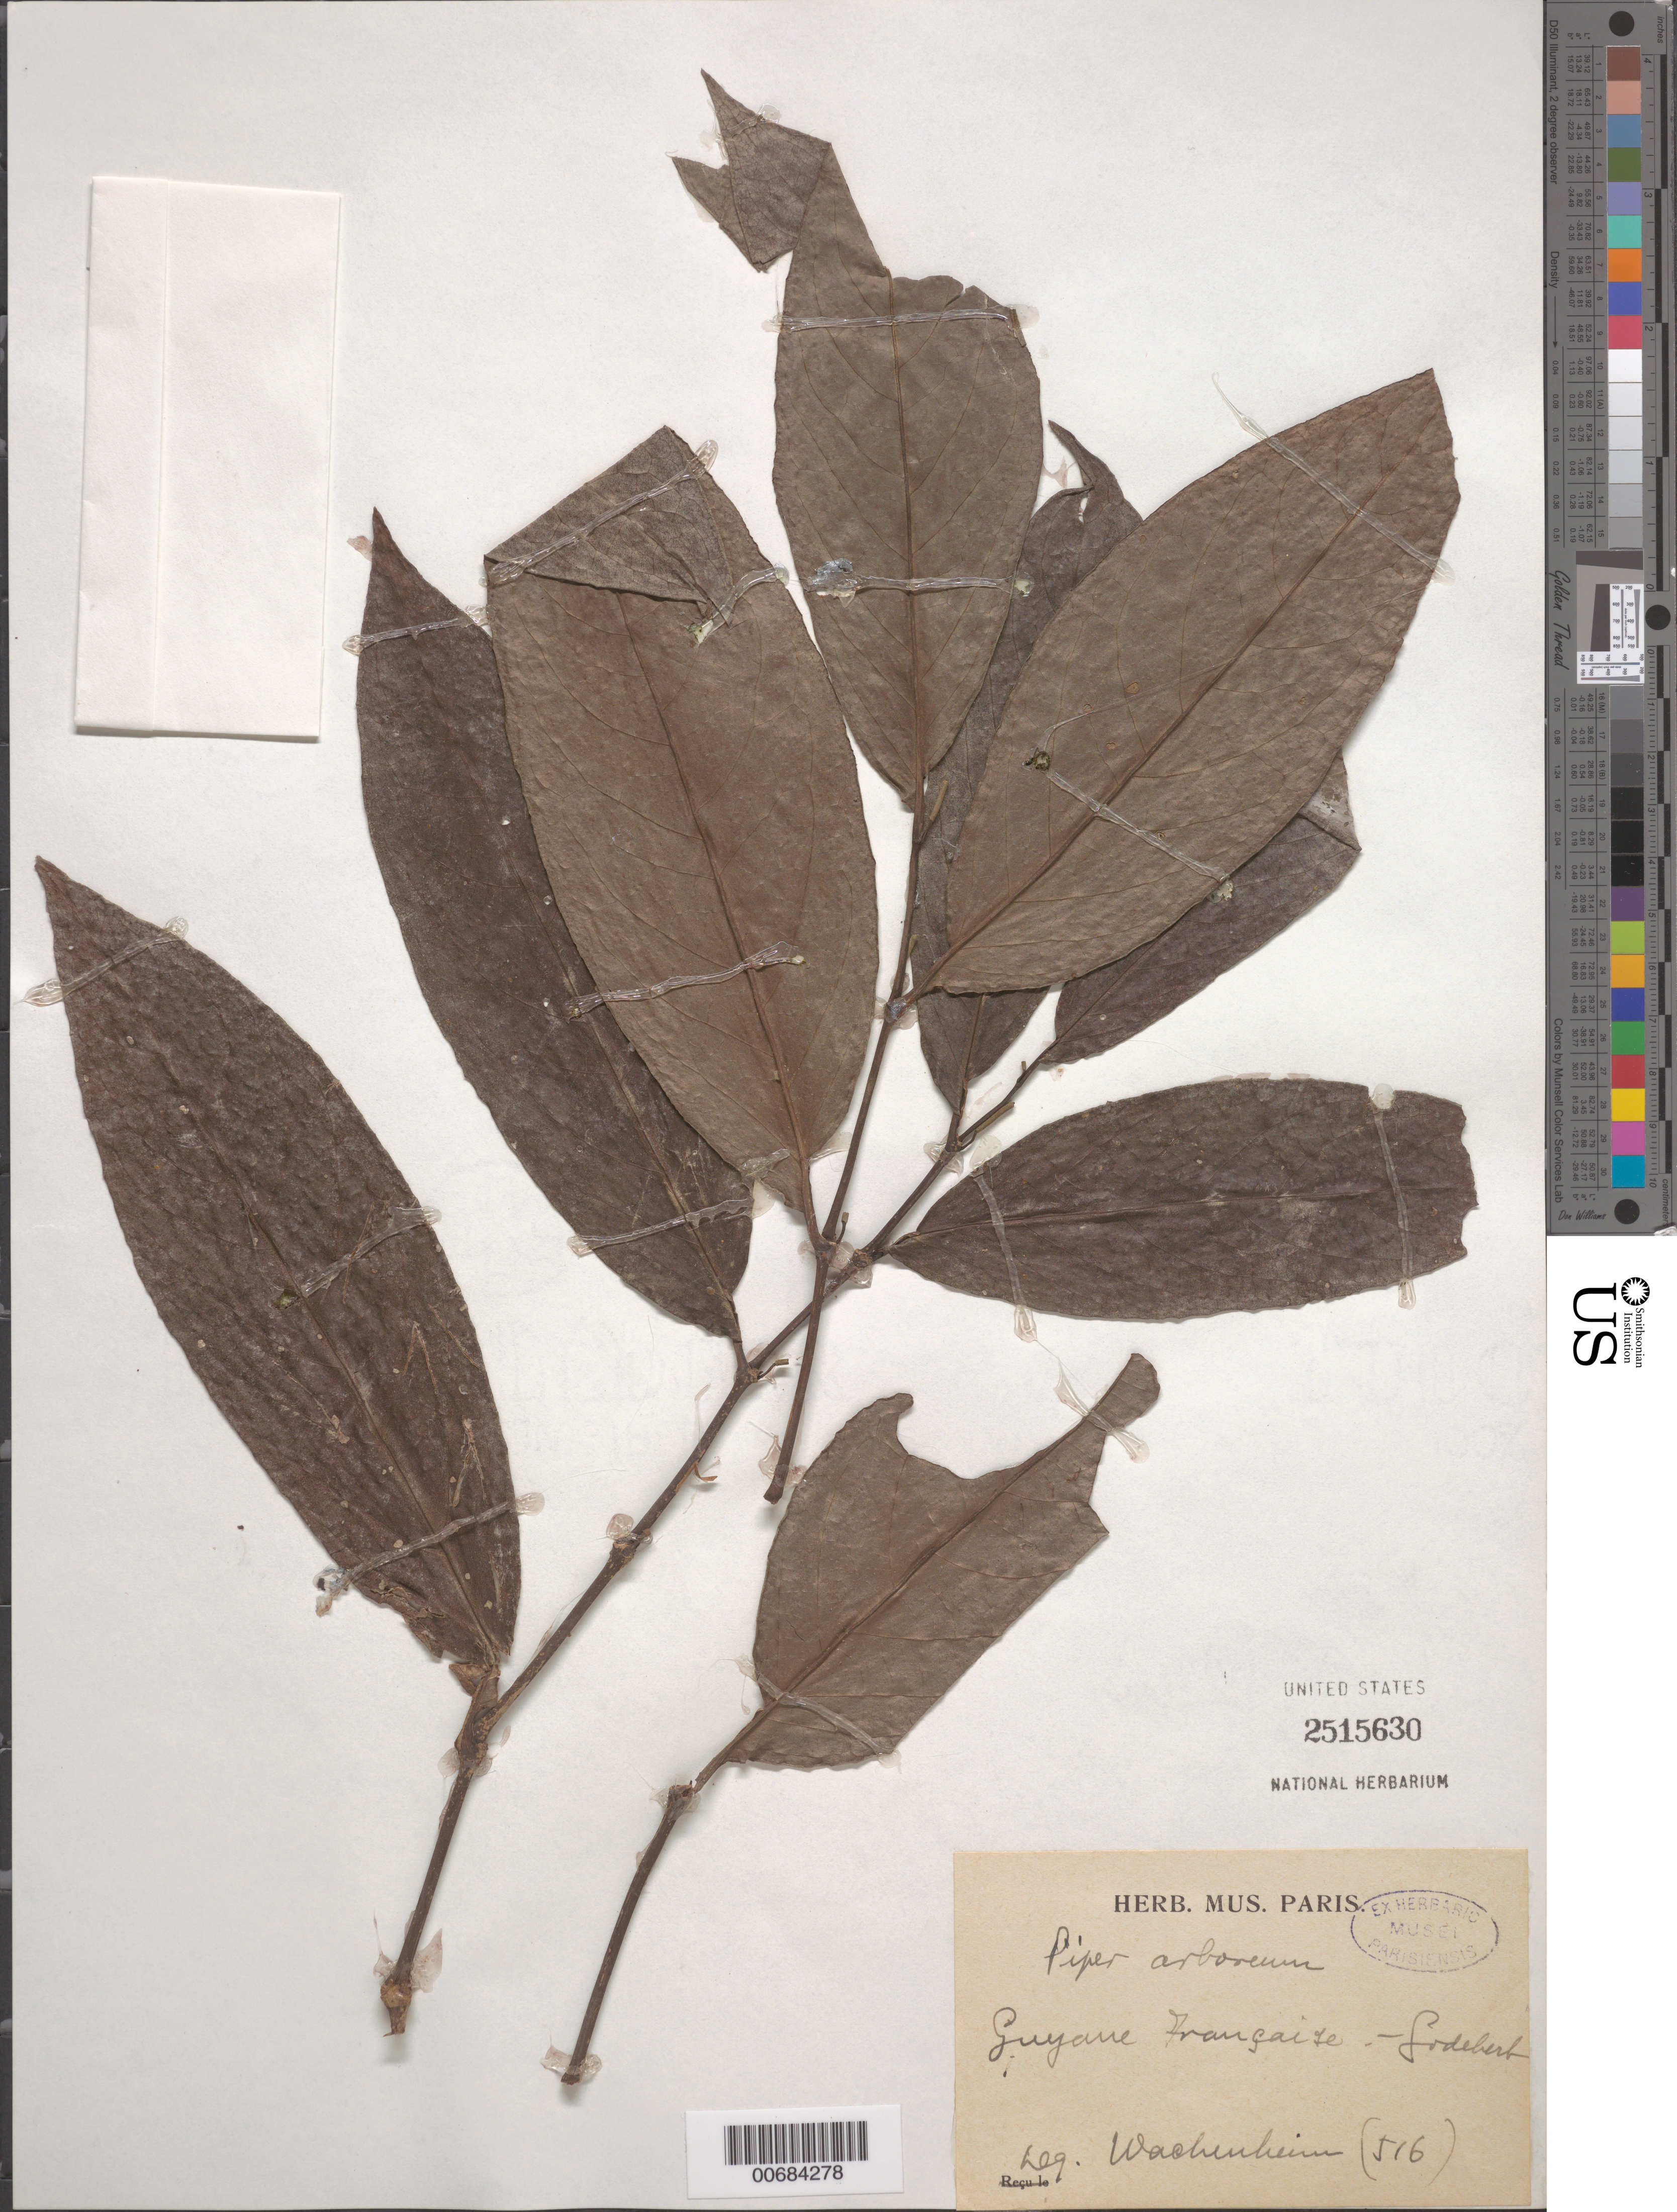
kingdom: Plantae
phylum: Tracheophyta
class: Magnoliopsida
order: Piperales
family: Piperaceae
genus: Piper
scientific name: Piper arboreum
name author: Aubl.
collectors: G. Wachenheim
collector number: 516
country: French Guiana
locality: Godebert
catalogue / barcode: US 2515630